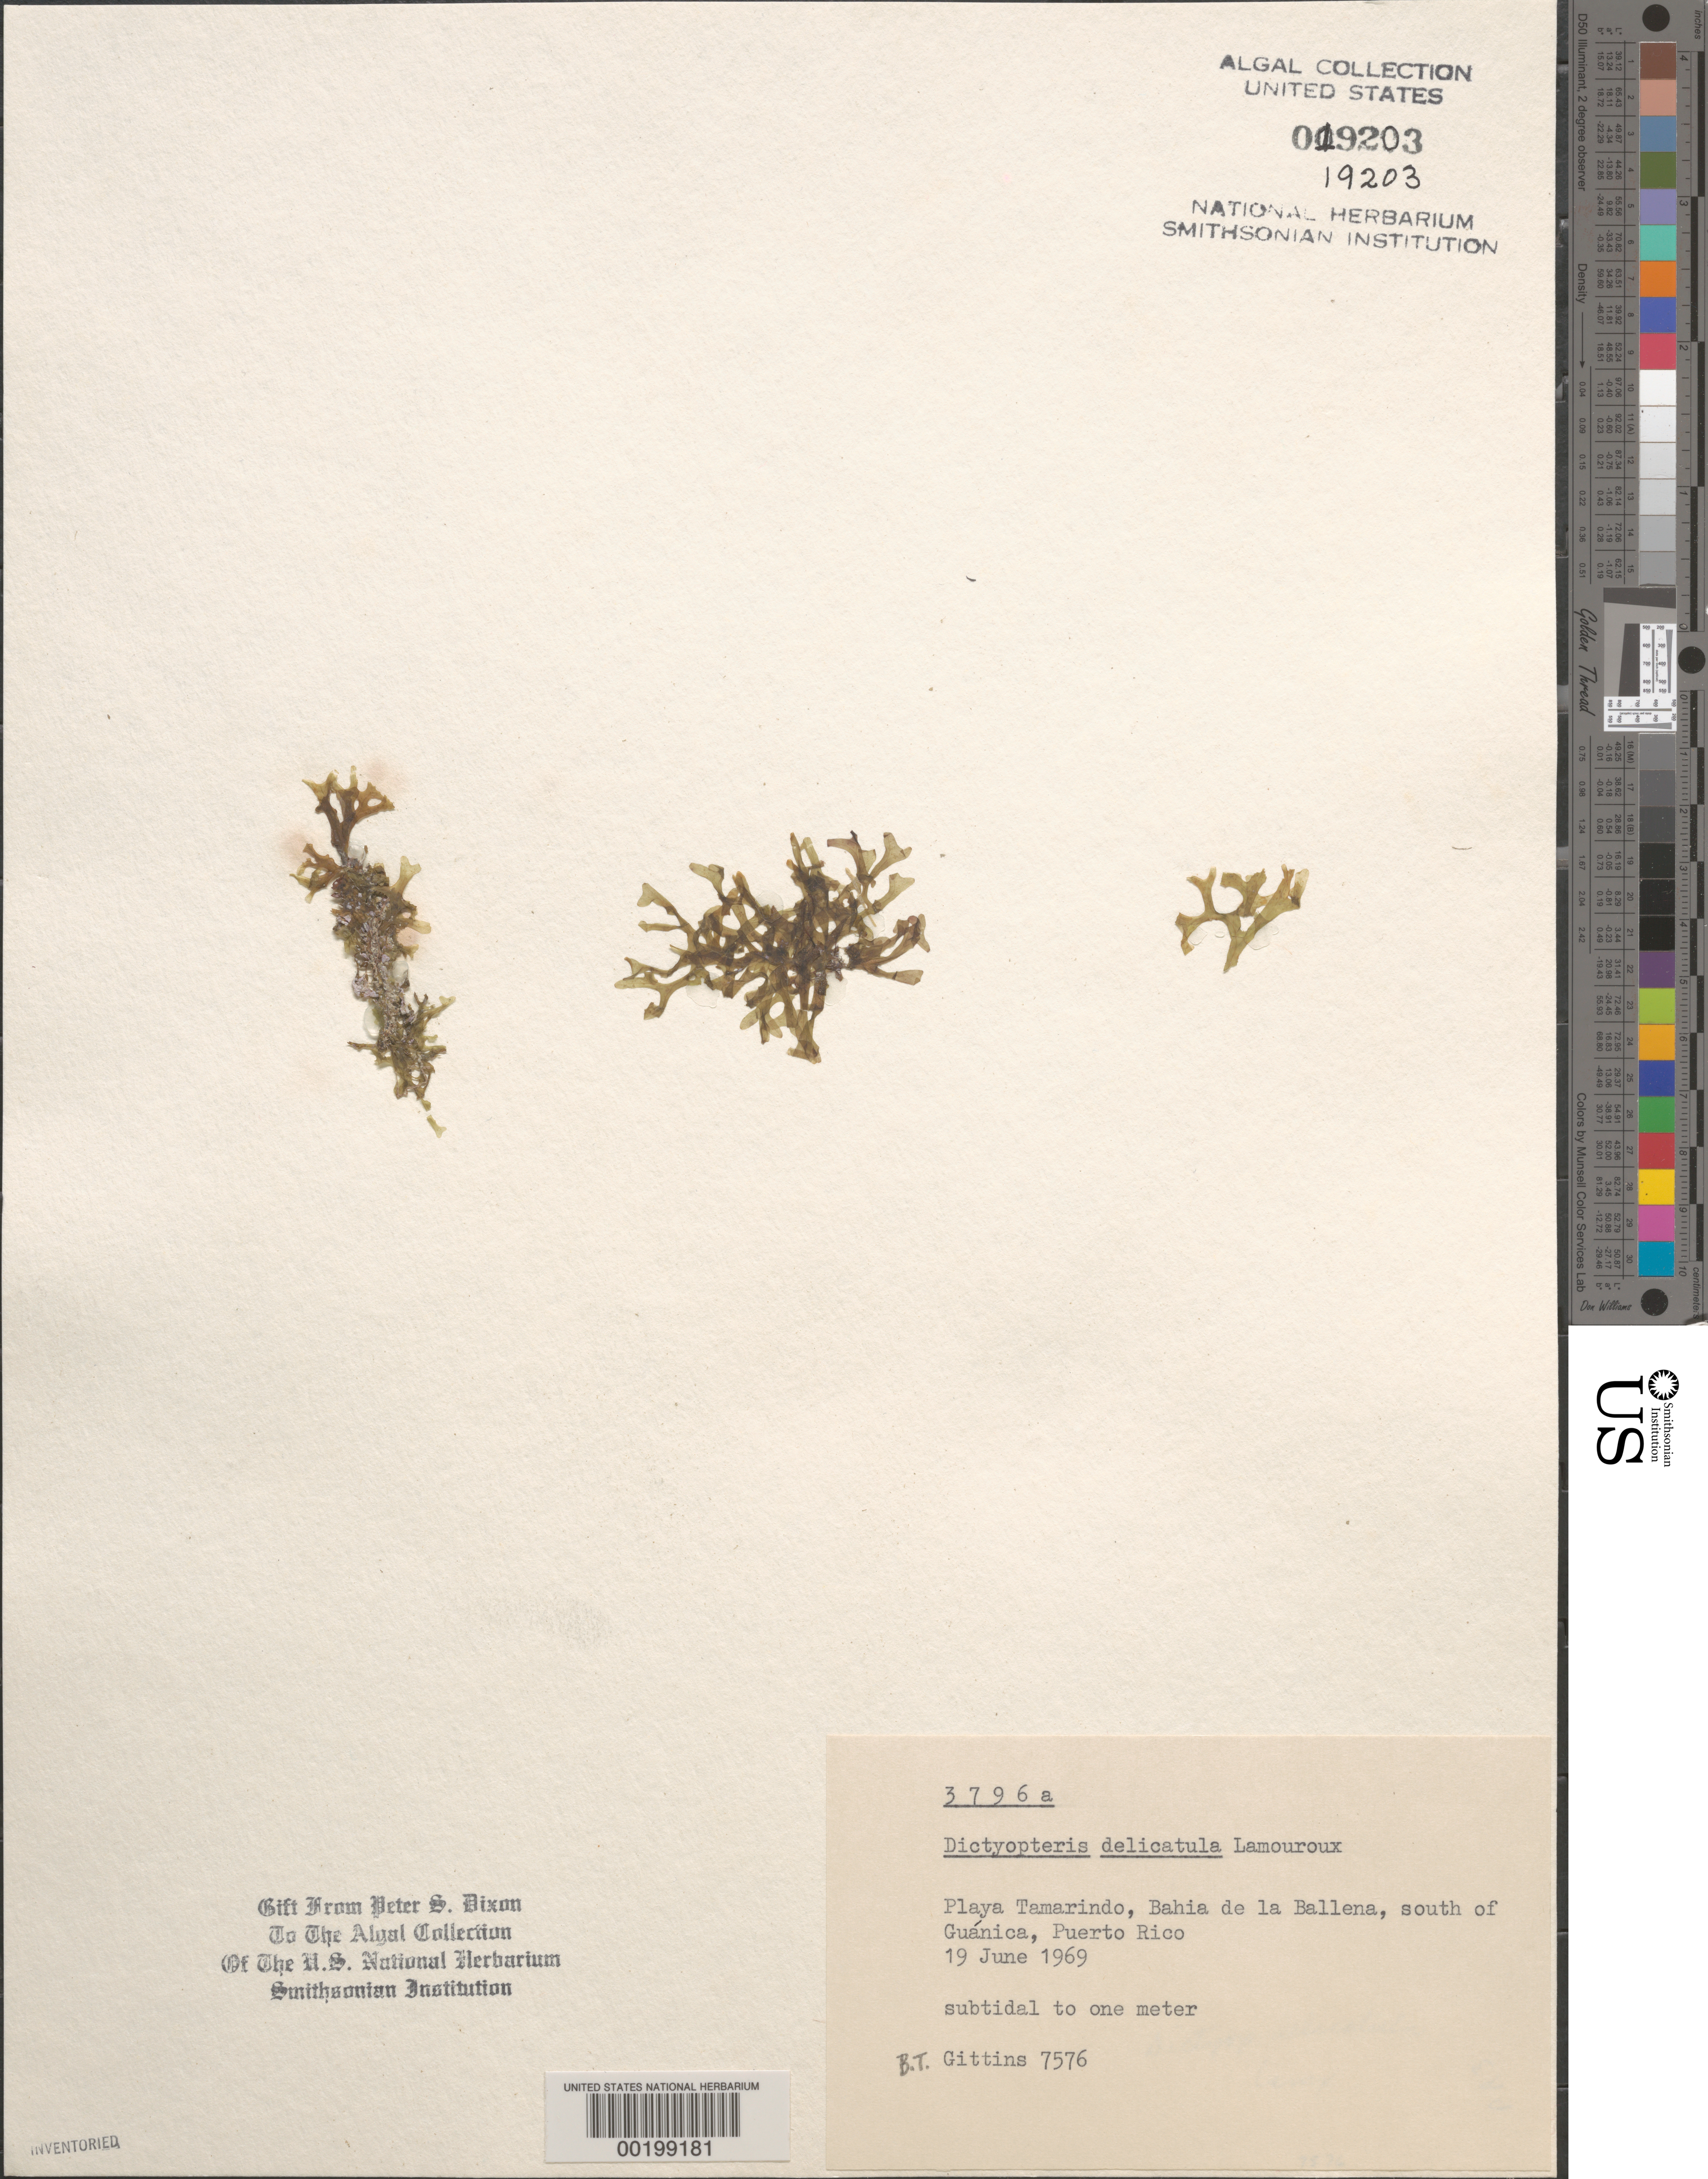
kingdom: Chromista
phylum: Ochrophyta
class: Phaeophyceae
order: Dictyotales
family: Dictyotaceae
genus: Dictyopteris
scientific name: Dictyopteris delicatula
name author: J.V.Lamouroux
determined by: Dixon, P. S.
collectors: B. Gittins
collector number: BTG 7576 & PSD 3796A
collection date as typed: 19 Jun 1969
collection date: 1969-06-19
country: Puerto Rico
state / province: Guanica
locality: Playa Tamarindo, Bahia de la Ballena, south of Guanica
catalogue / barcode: US 19203